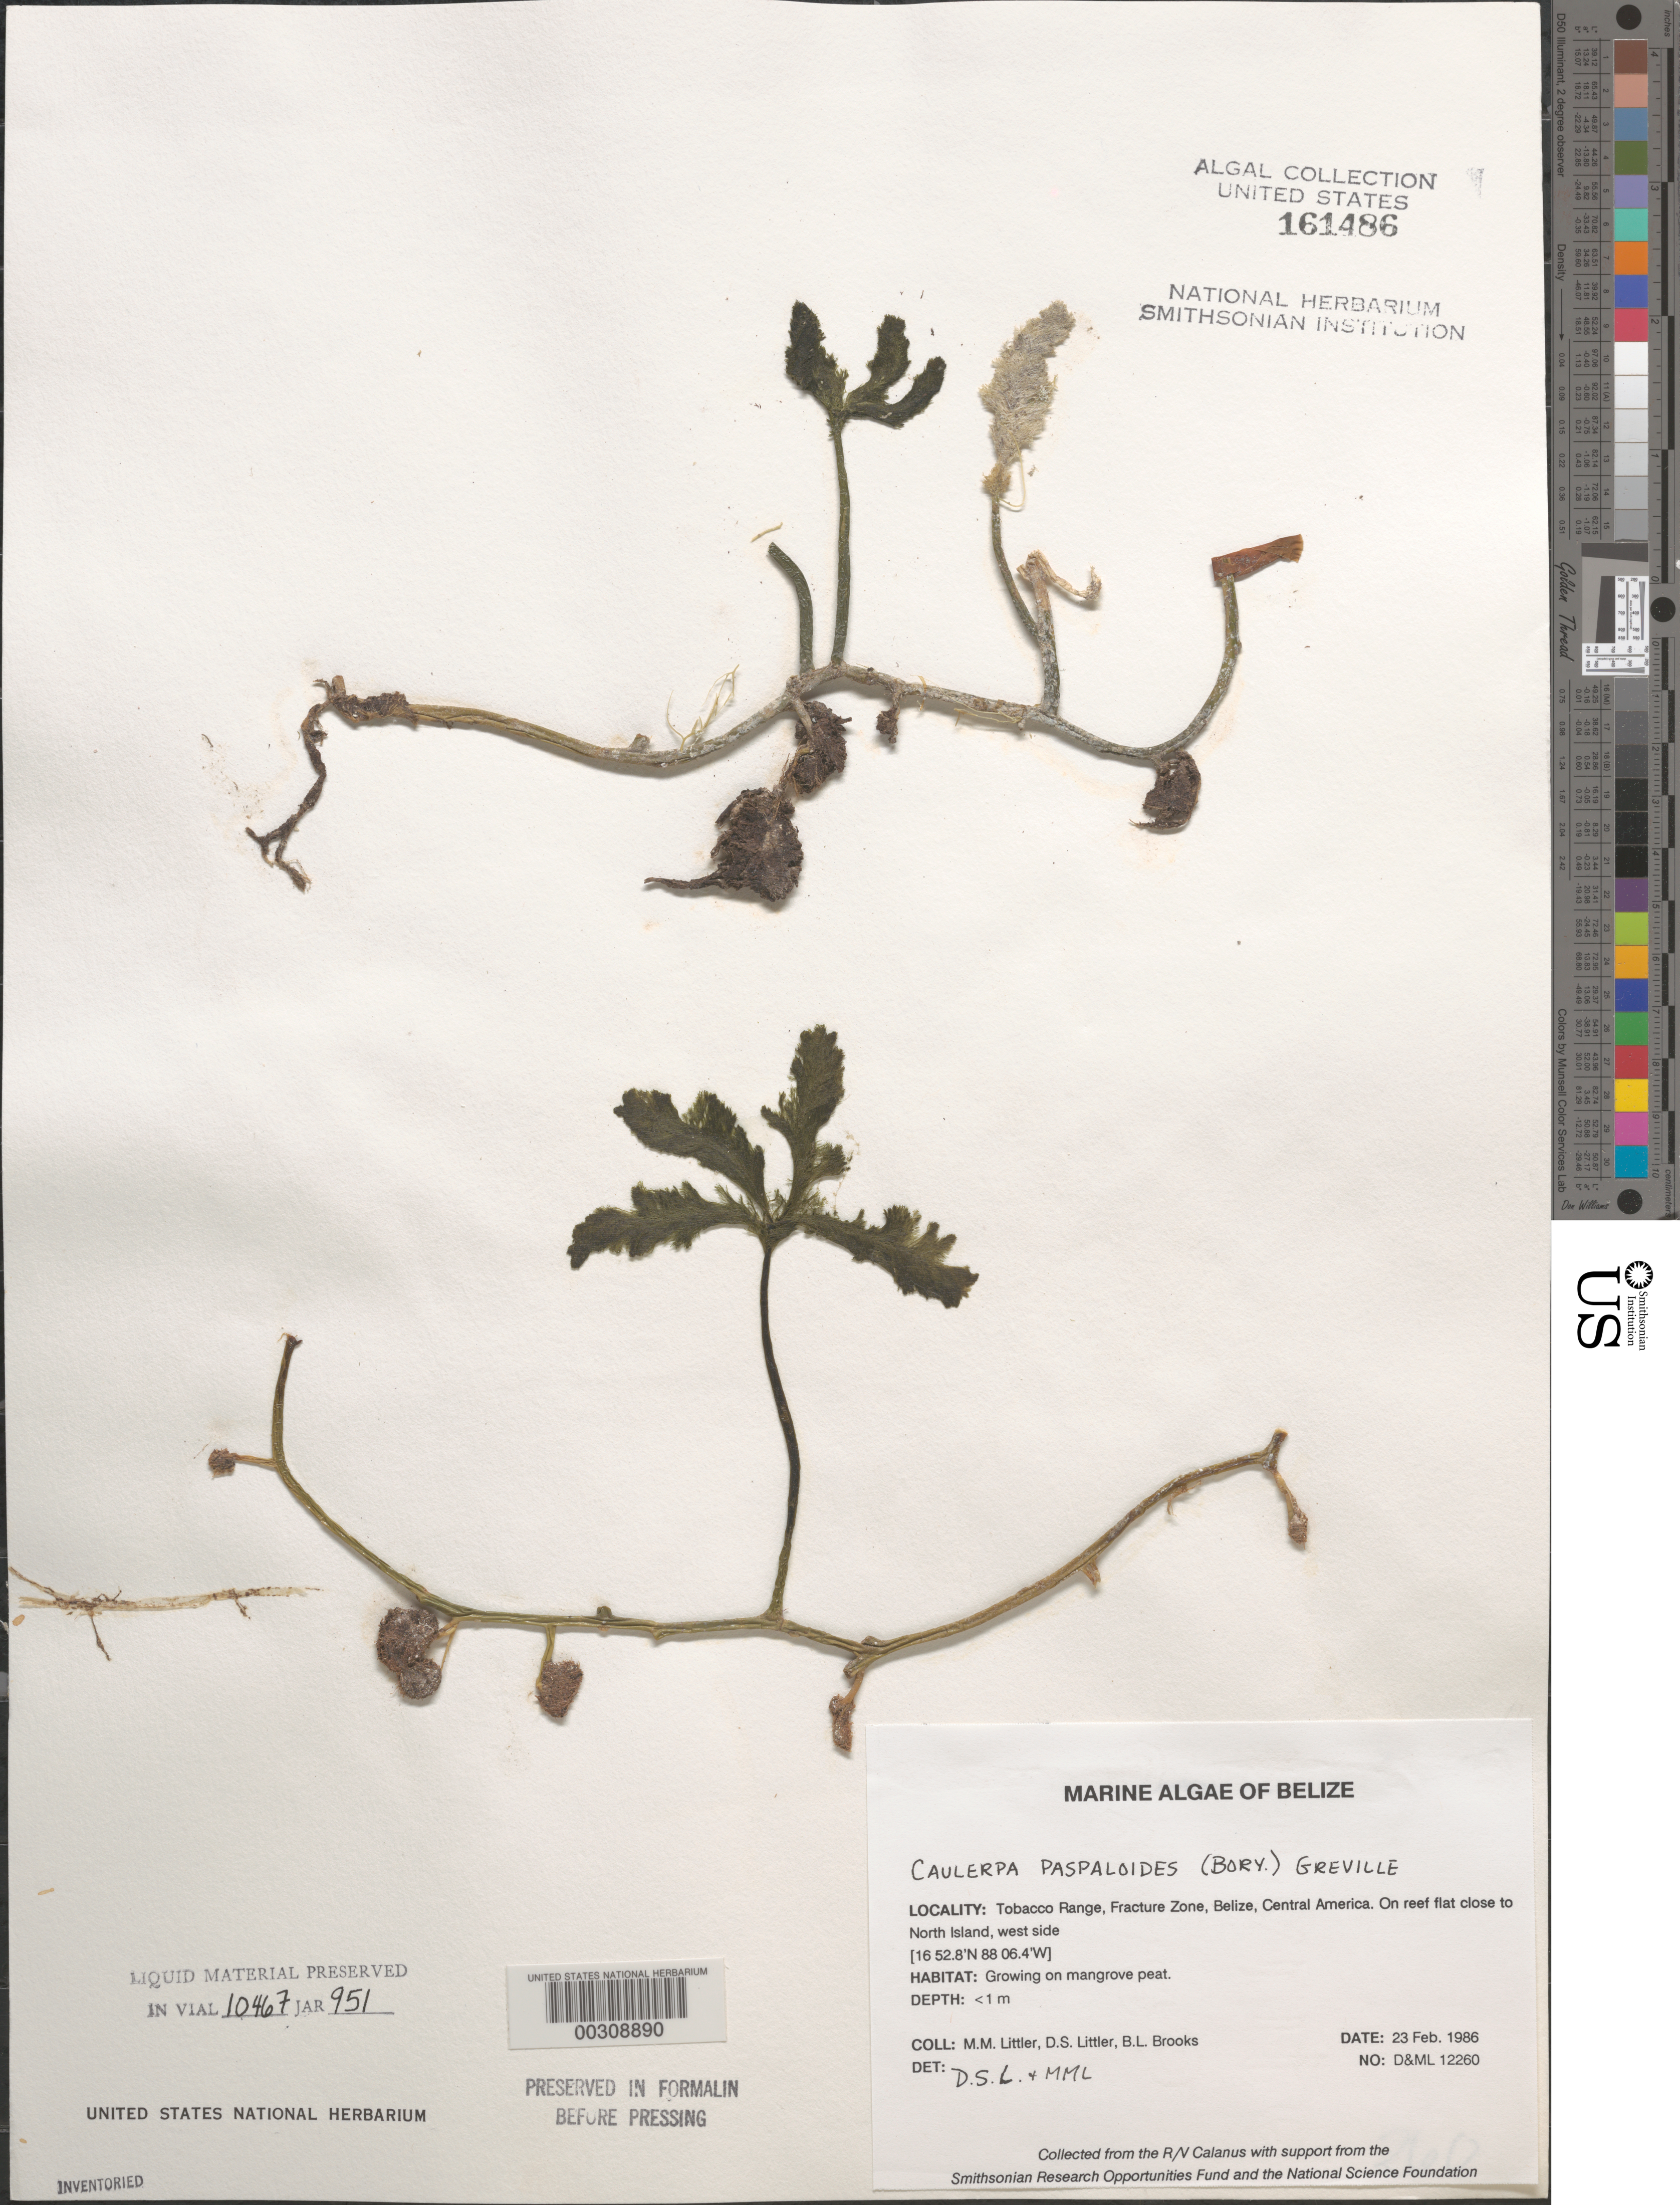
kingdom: Plantae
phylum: Chlorophyta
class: Ulvophyceae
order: Bryopsidales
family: Caulerpaceae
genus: Caulerpa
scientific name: Caulerpa paspaloides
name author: (Bory) Grev.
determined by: Littler, D. S.; Littler, M. M.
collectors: M. M. Littler, D. S. Littler & B. Brooks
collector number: D&ML 12260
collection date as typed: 23 Feb 1986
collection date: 1986-02-23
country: Belize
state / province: Stann Creek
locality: Tobacco Range, Fracture Zone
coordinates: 16 52.8' N, 88 06.4' W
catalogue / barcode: US 161486